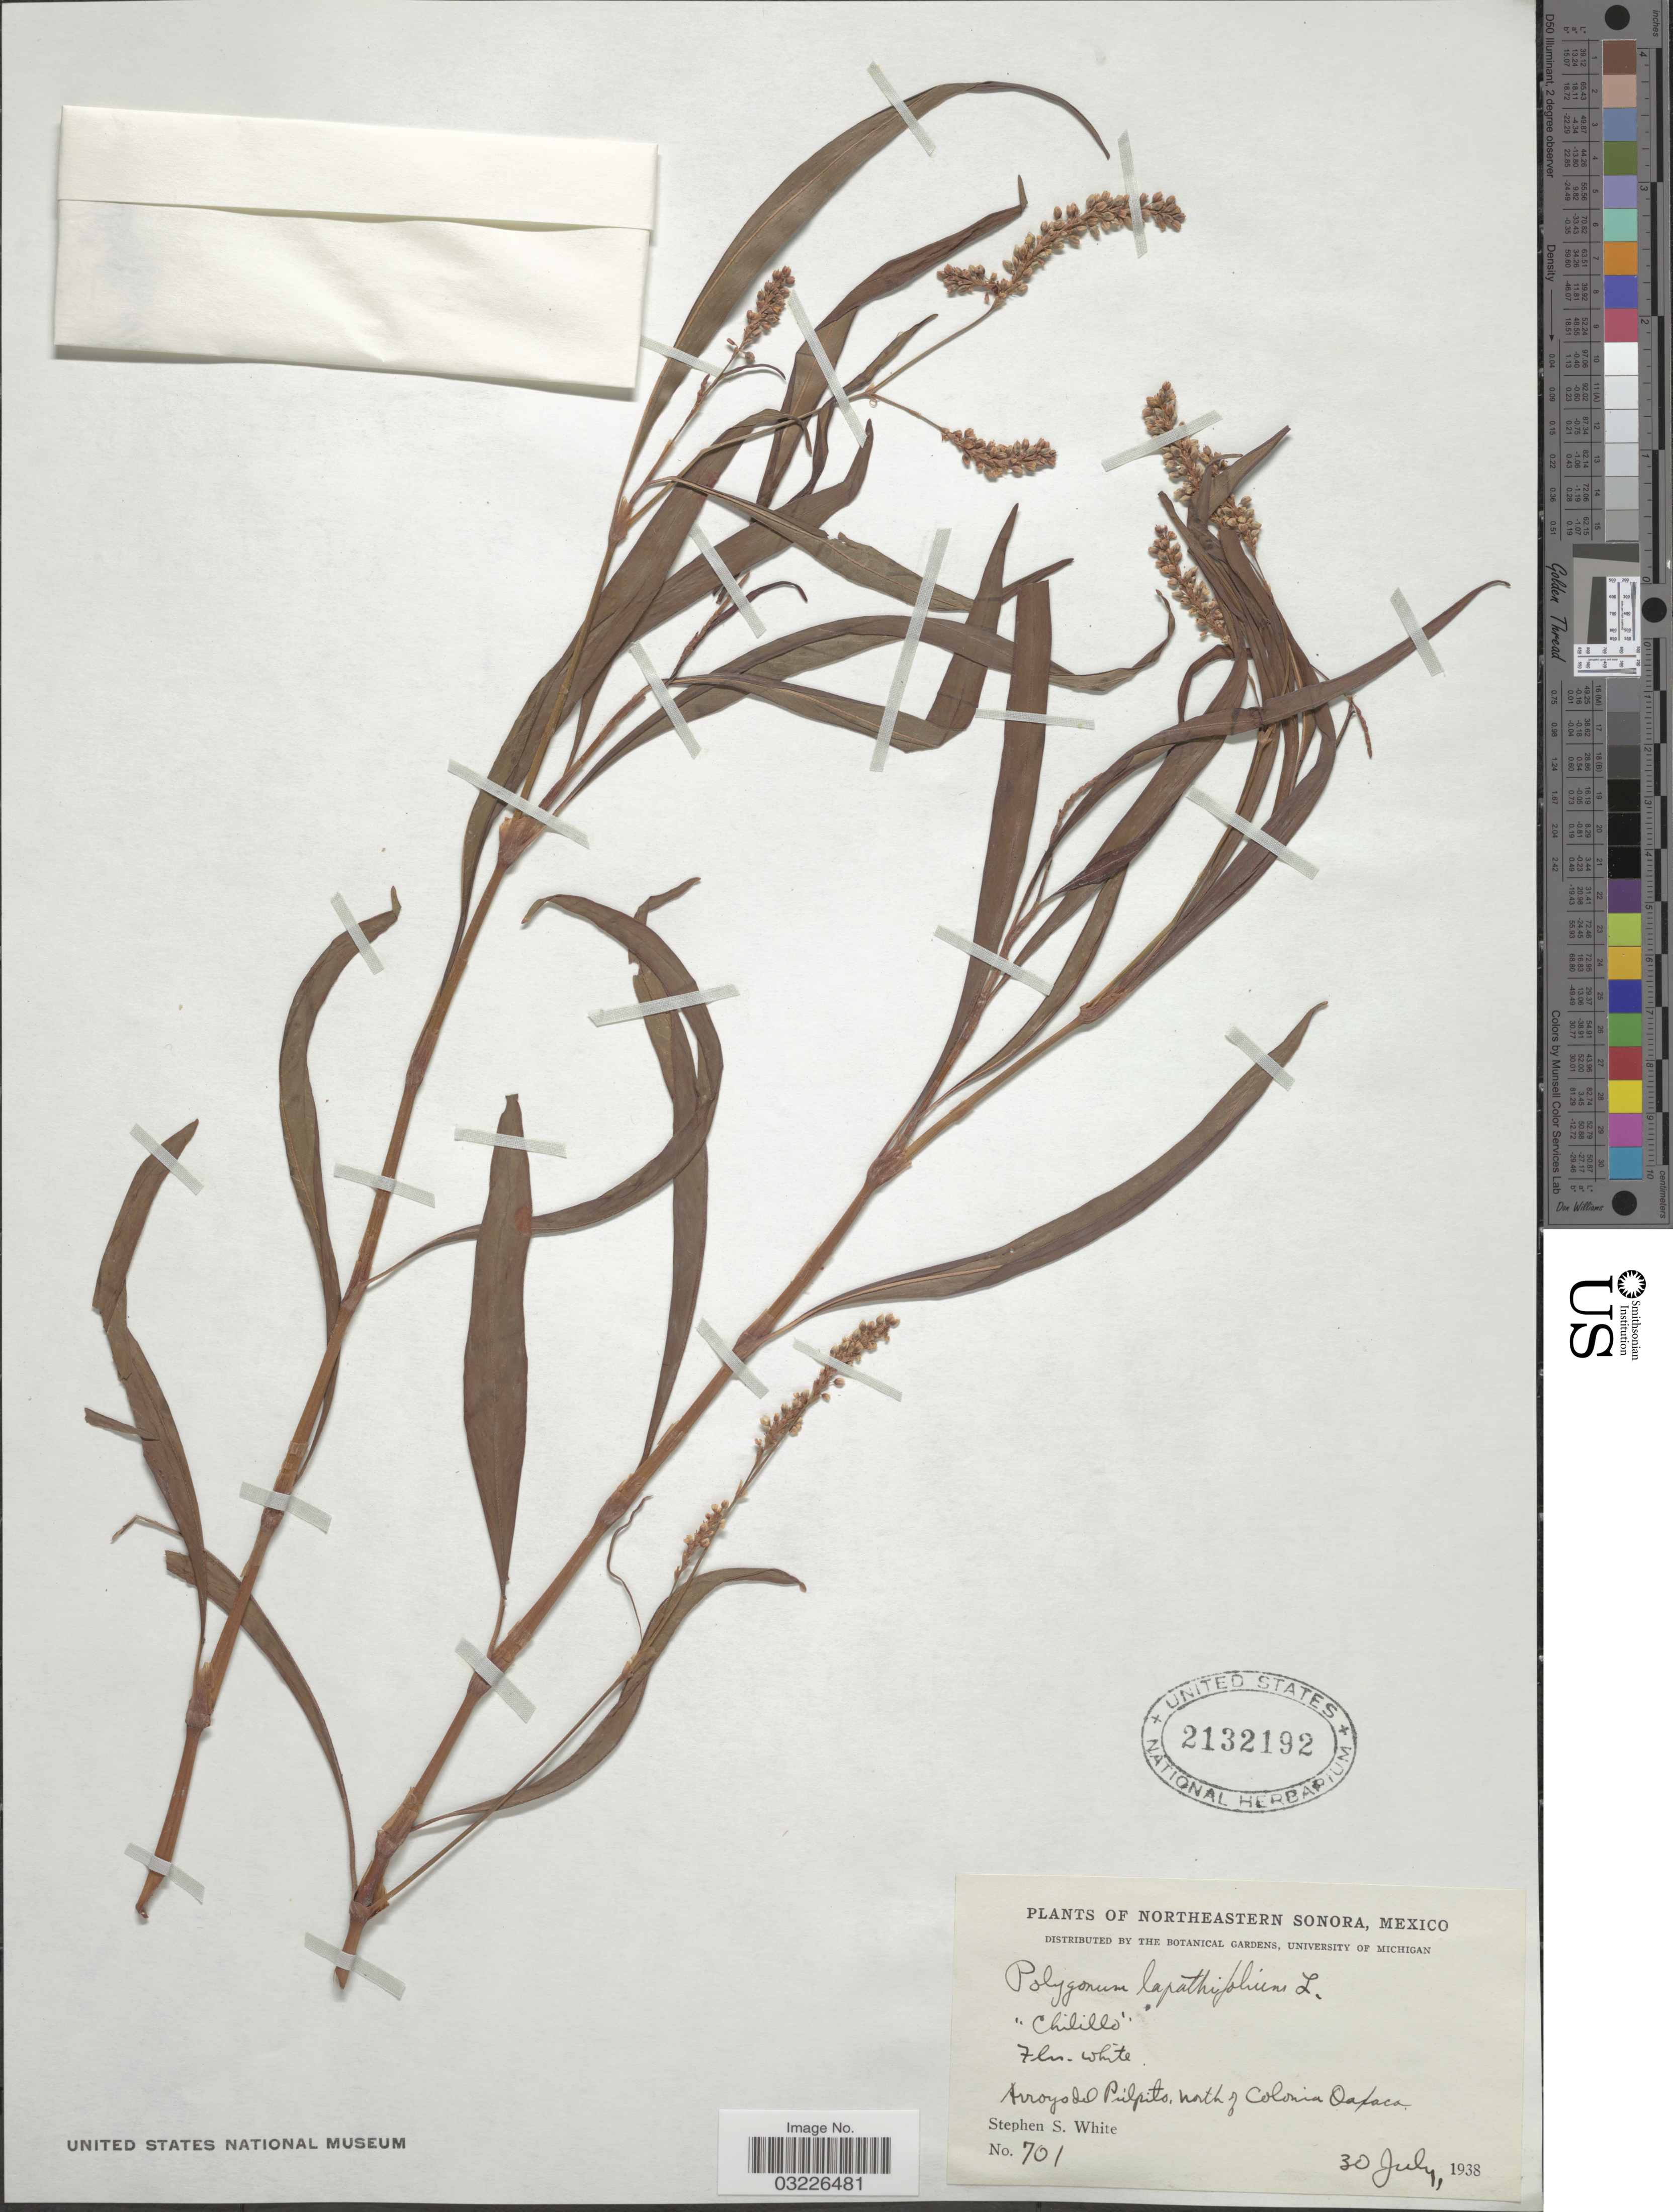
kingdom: Plantae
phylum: Tracheophyta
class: Magnoliopsida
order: Caryophyllales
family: Polygonaceae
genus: Polygonum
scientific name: Polygonum lapathifolium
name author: L.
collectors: S. S. White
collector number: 701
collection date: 1938-07-30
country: Mexico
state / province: Sonora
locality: Northeastern Sonora. Arroyo del Púlpito, north of Colonia Oaxaca.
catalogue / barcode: US 2132192